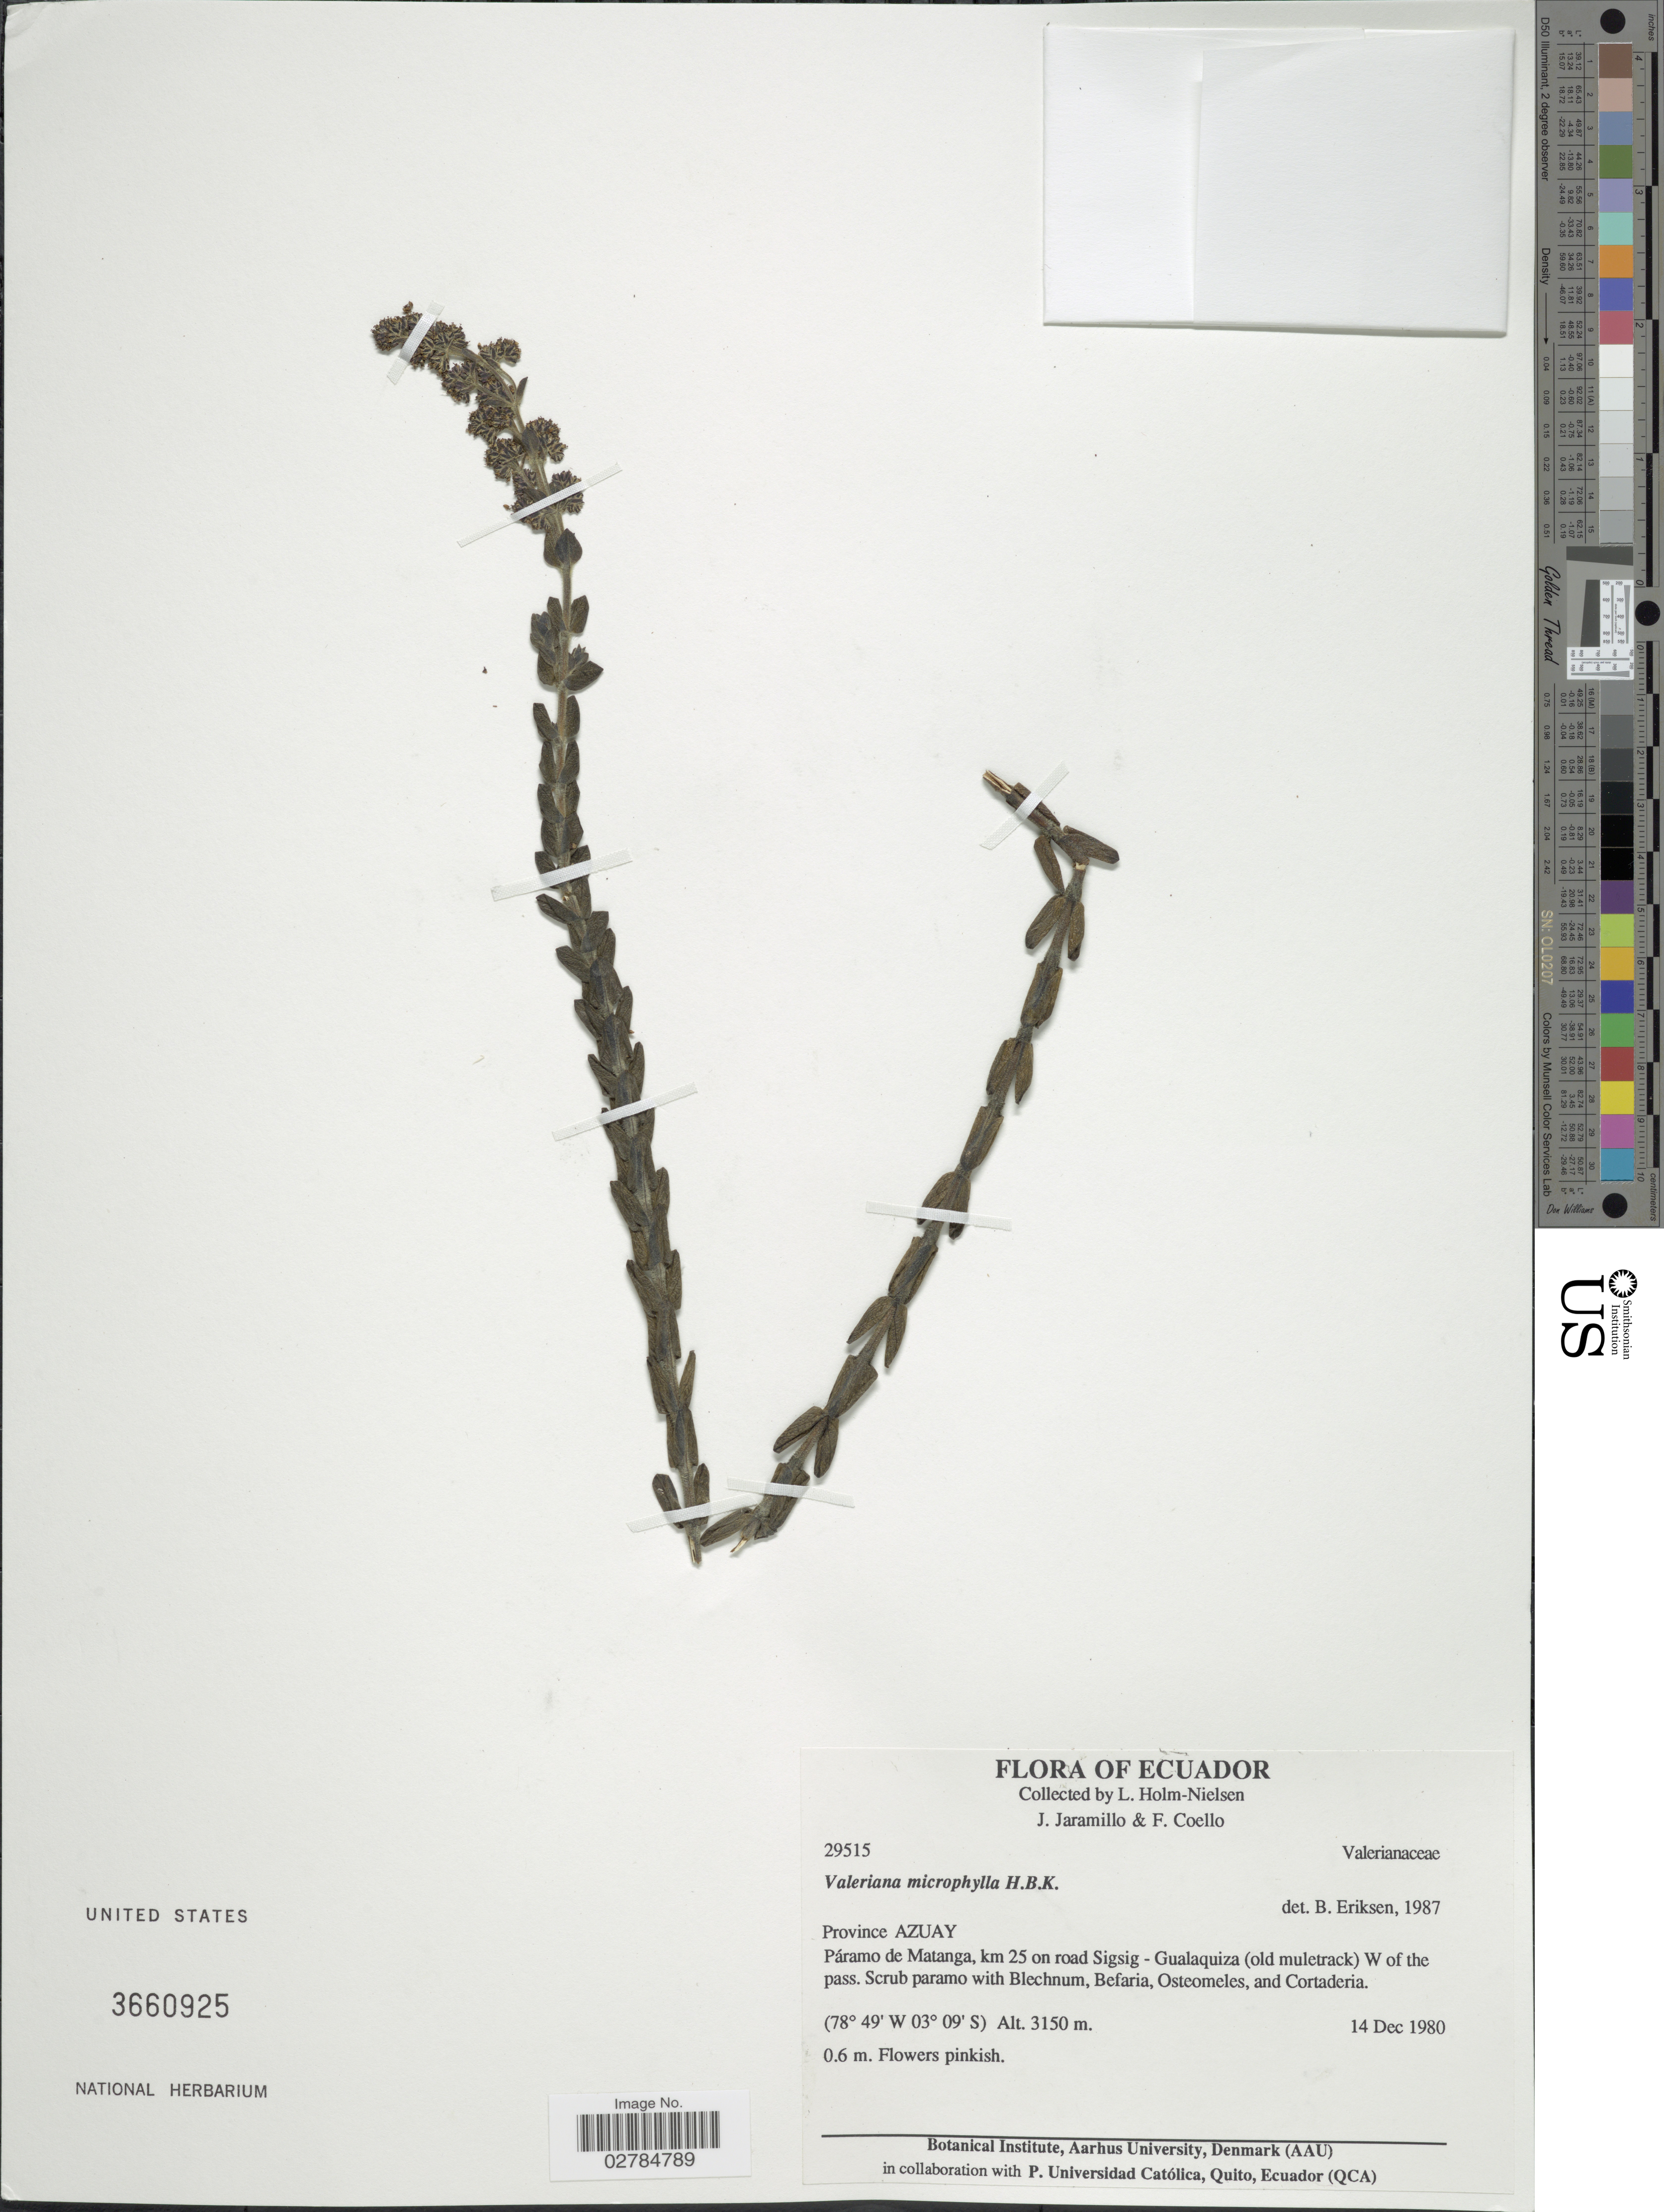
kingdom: Plantae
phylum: Tracheophyta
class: Magnoliopsida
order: Dipsacales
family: Caprifoliaceae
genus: Valeriana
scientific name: Valeriana microphylla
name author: Kunth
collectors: L. Holm-Nielsen, J. Jaramillo & F. Coello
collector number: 29515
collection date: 1980-12-14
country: Ecuador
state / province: Azuay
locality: Páramo de Matanga, km 25 on road Sigsig - Gualaquiza (old muletrack) W of the pass.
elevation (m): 3150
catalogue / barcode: US 3660925